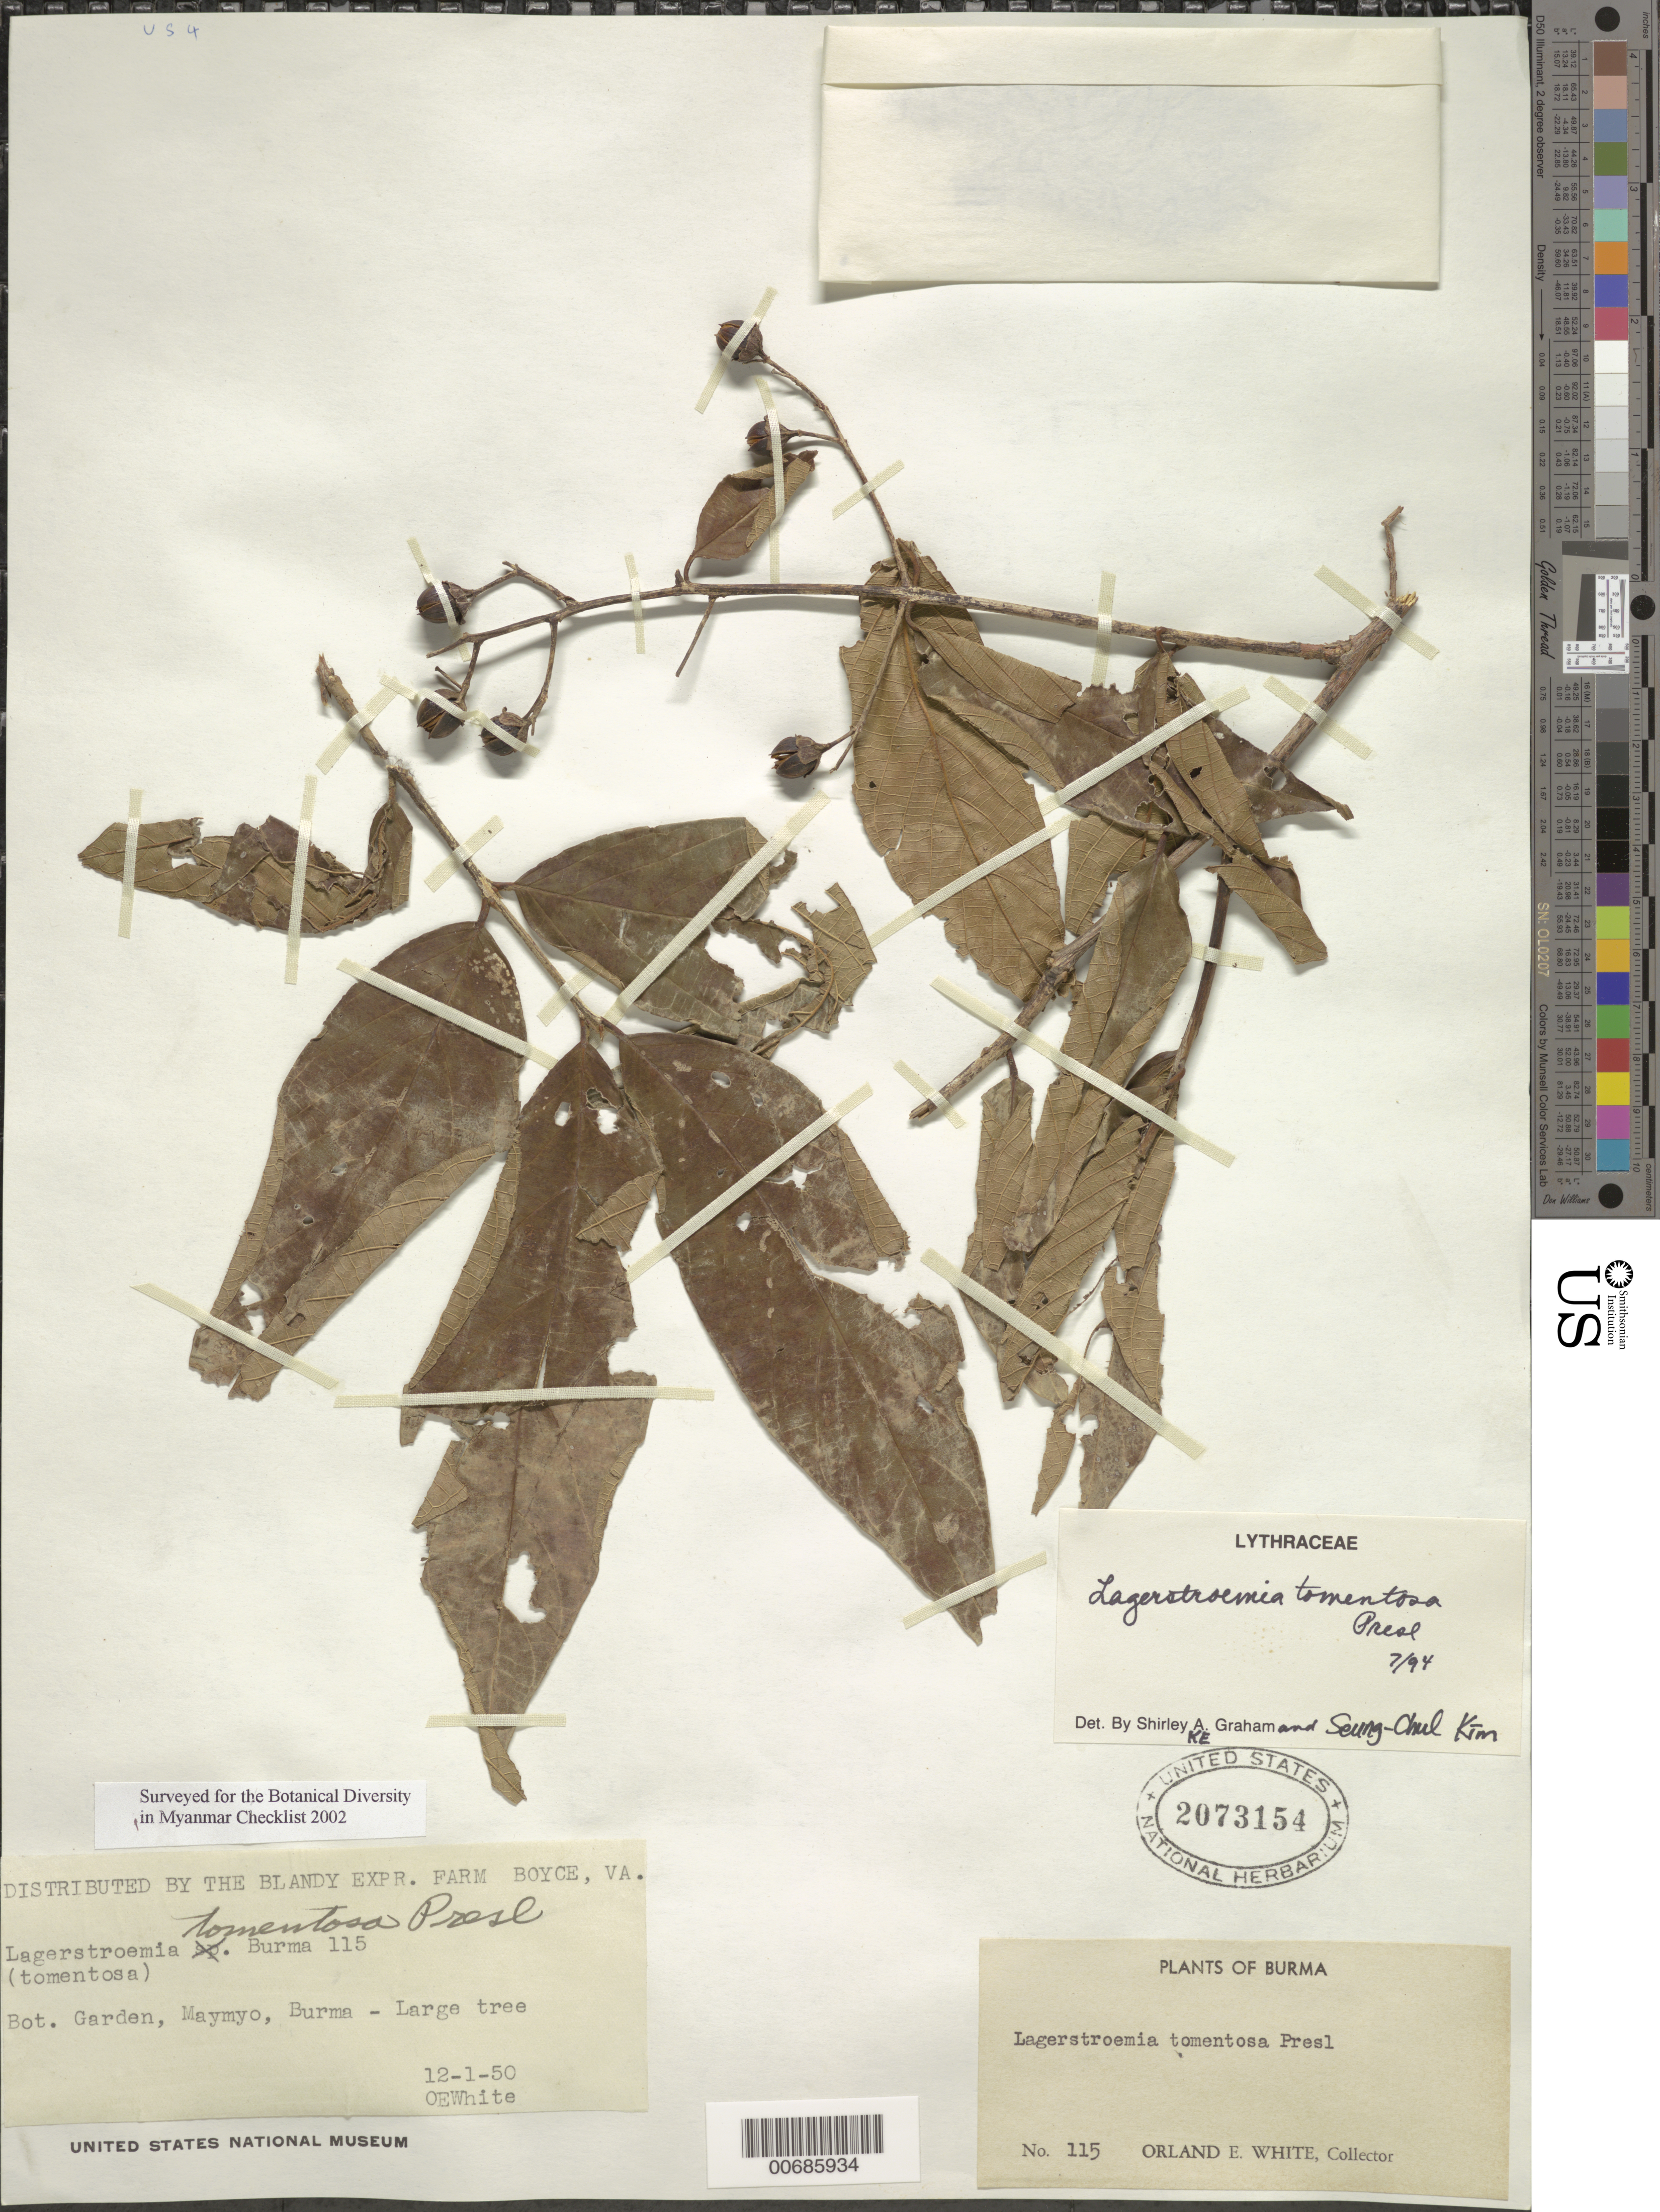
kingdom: Plantae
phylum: Tracheophyta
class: Magnoliopsida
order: Myrtales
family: Lythraceae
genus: Lagerstroemia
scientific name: Lagerstroemia tomentosa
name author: C. Presl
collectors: O. E. White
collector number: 115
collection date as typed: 12 Jan 1950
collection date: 1950-01-12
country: Myanmar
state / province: Mandalay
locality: Maymyo, Bot. Garden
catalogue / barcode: US 2073154